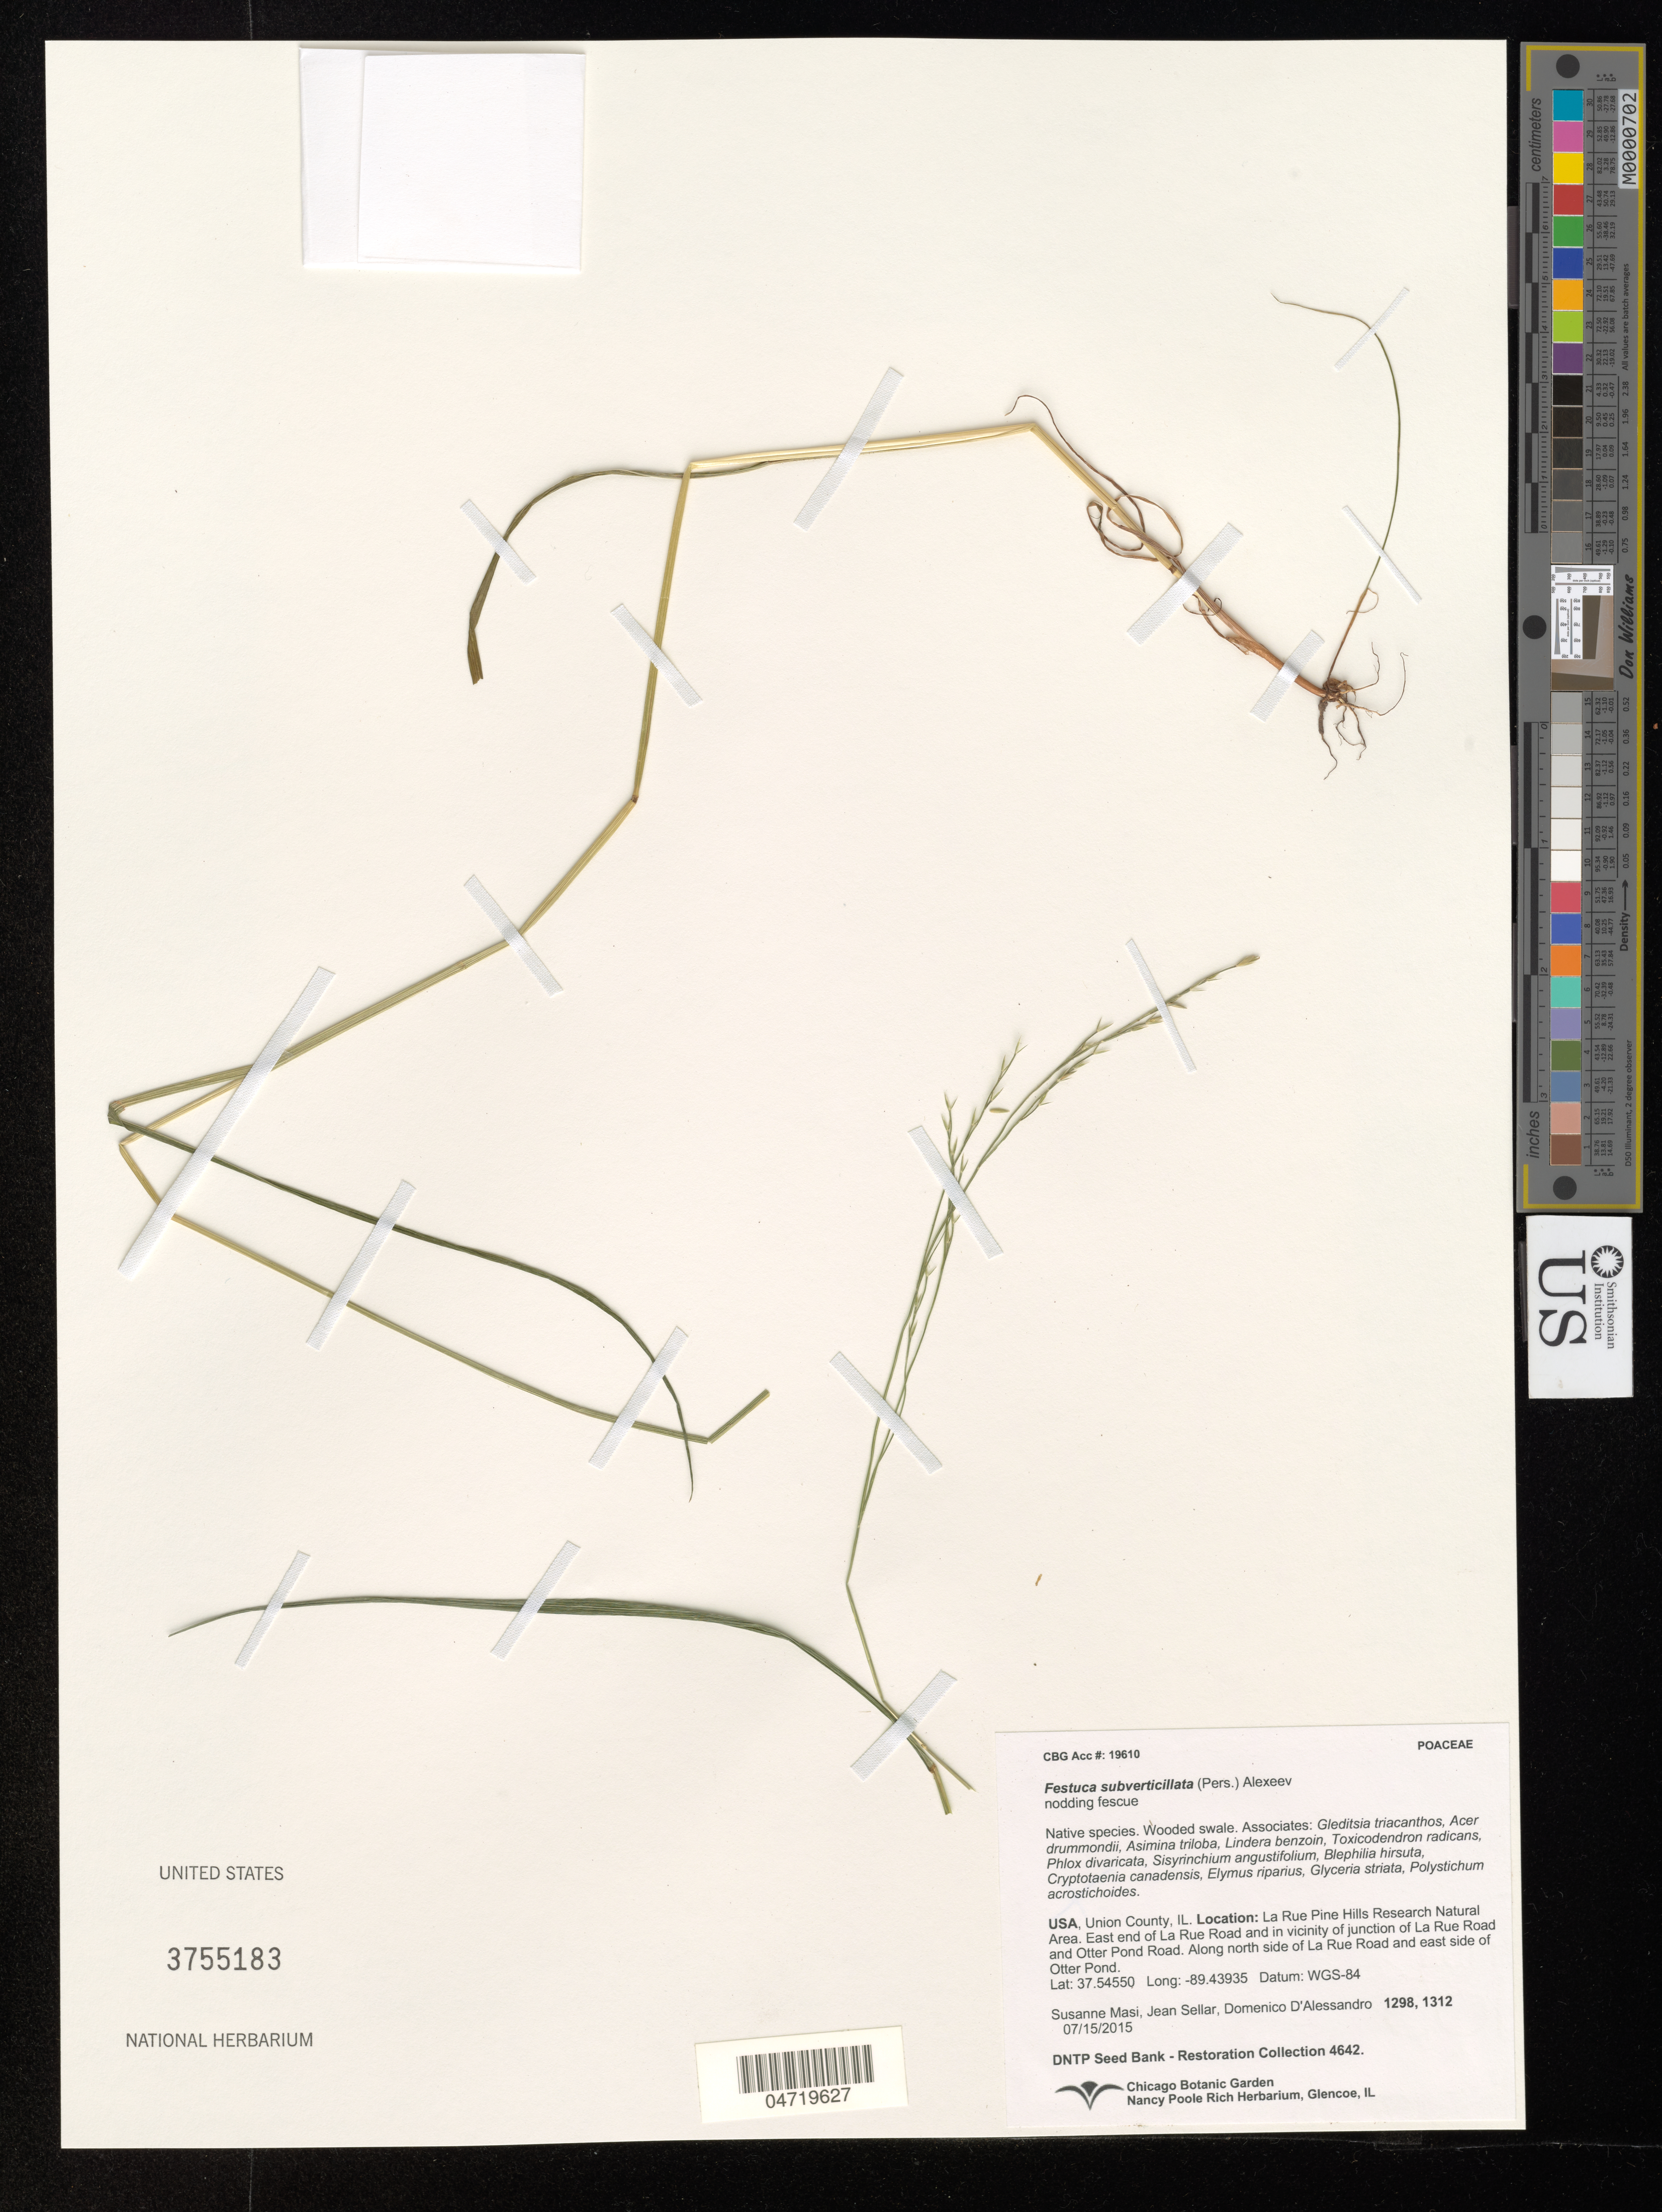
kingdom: Plantae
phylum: Tracheophyta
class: Liliopsida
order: Poales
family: Poaceae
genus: Festuca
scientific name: Festuca subverticillata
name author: (Pers.) E.B. Alexeev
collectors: S. Masi, A. Campos-Rocha & D. D'alessandro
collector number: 1298/1312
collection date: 2015-07-15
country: United States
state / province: Illinois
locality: Union County. La Rue Pine Hills Research Natural Area. East end of La Rue Road and in vicinity of junction of La Rue Road and Otter Pond Road. Along north side of La Rue Road and east side of Otter Pond.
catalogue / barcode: US 3755183